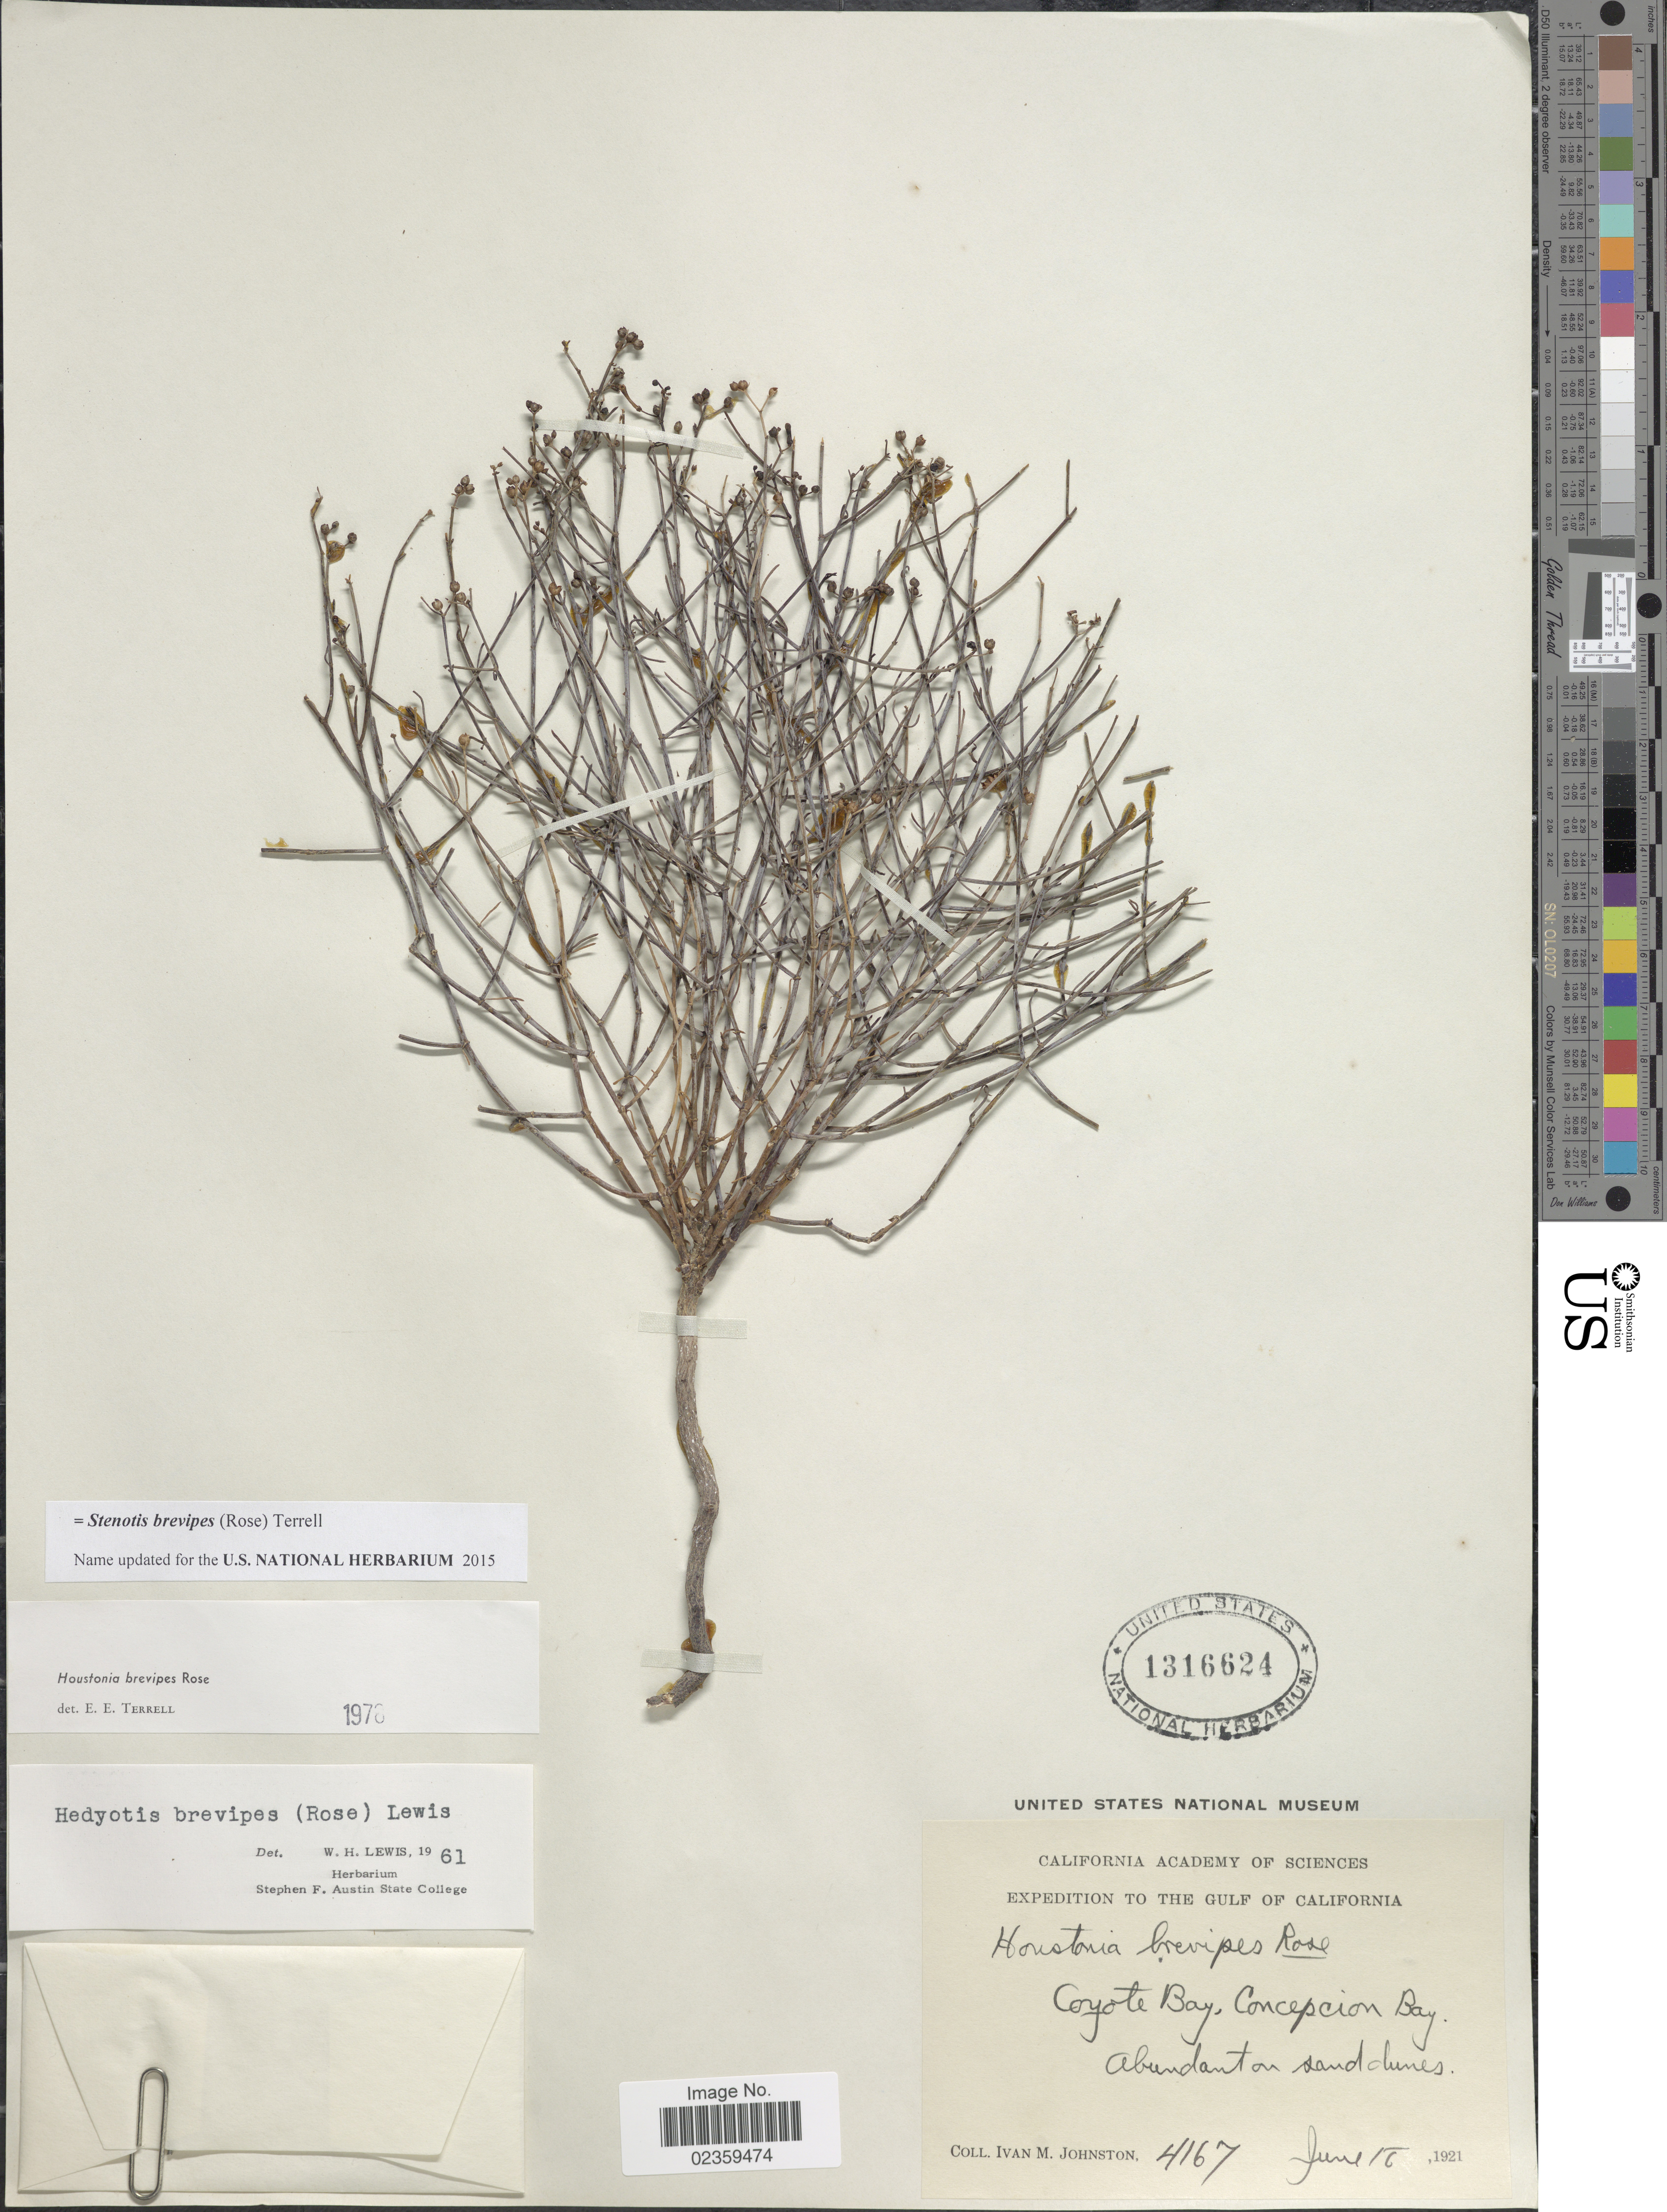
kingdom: Plantae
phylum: Tracheophyta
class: Magnoliopsida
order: Gentianales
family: Rubiaceae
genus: Stenotis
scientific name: Stenotis brevipes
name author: (Rose) Terrell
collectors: I.M. Johnston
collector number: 4167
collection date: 1921-06-16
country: United States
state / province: California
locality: Gulf of California. Coyote Bay, Concepcion Bay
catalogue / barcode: US 1316624